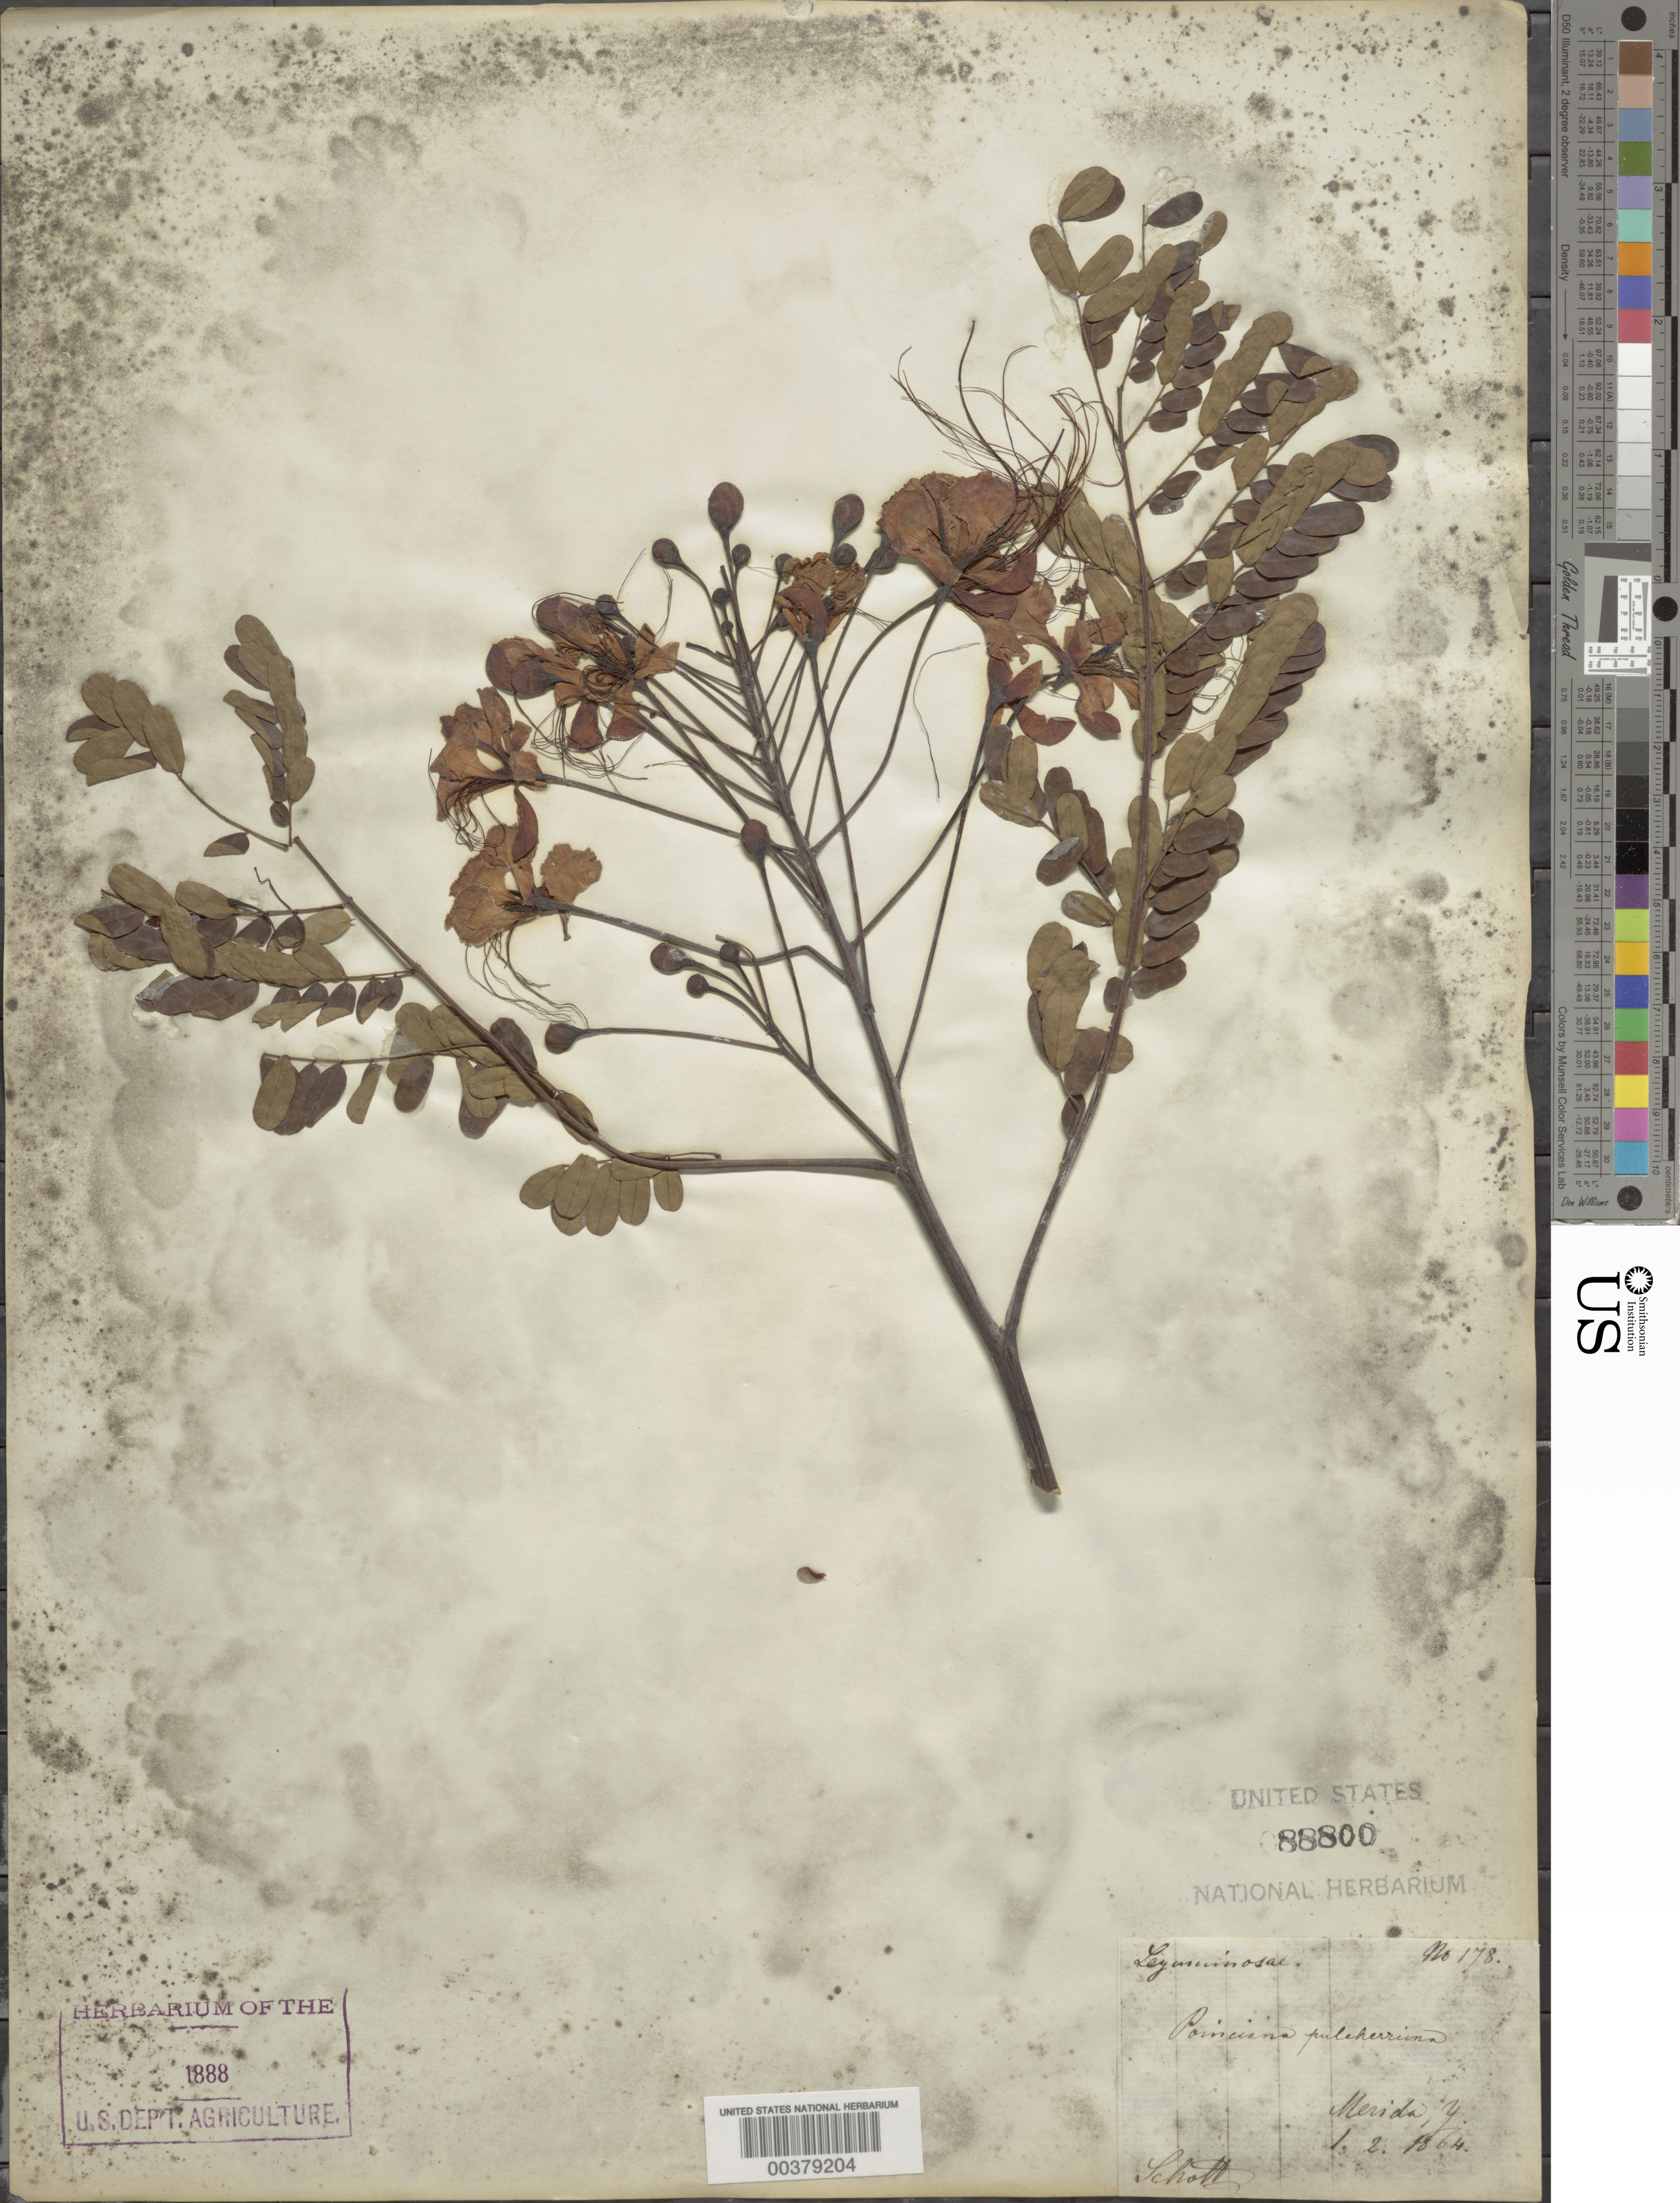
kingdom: Plantae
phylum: Tracheophyta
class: Magnoliopsida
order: Fabales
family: Fabaceae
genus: Caesalpinia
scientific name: Caesalpinia pulcherrima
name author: (L.) Sw.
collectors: A. C. V. Schott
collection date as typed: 01 Feb 1864 or 02 Jan 1864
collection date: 1864-01-02 or 1864-02-01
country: Mexico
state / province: Yucatán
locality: Merida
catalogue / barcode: US 88800